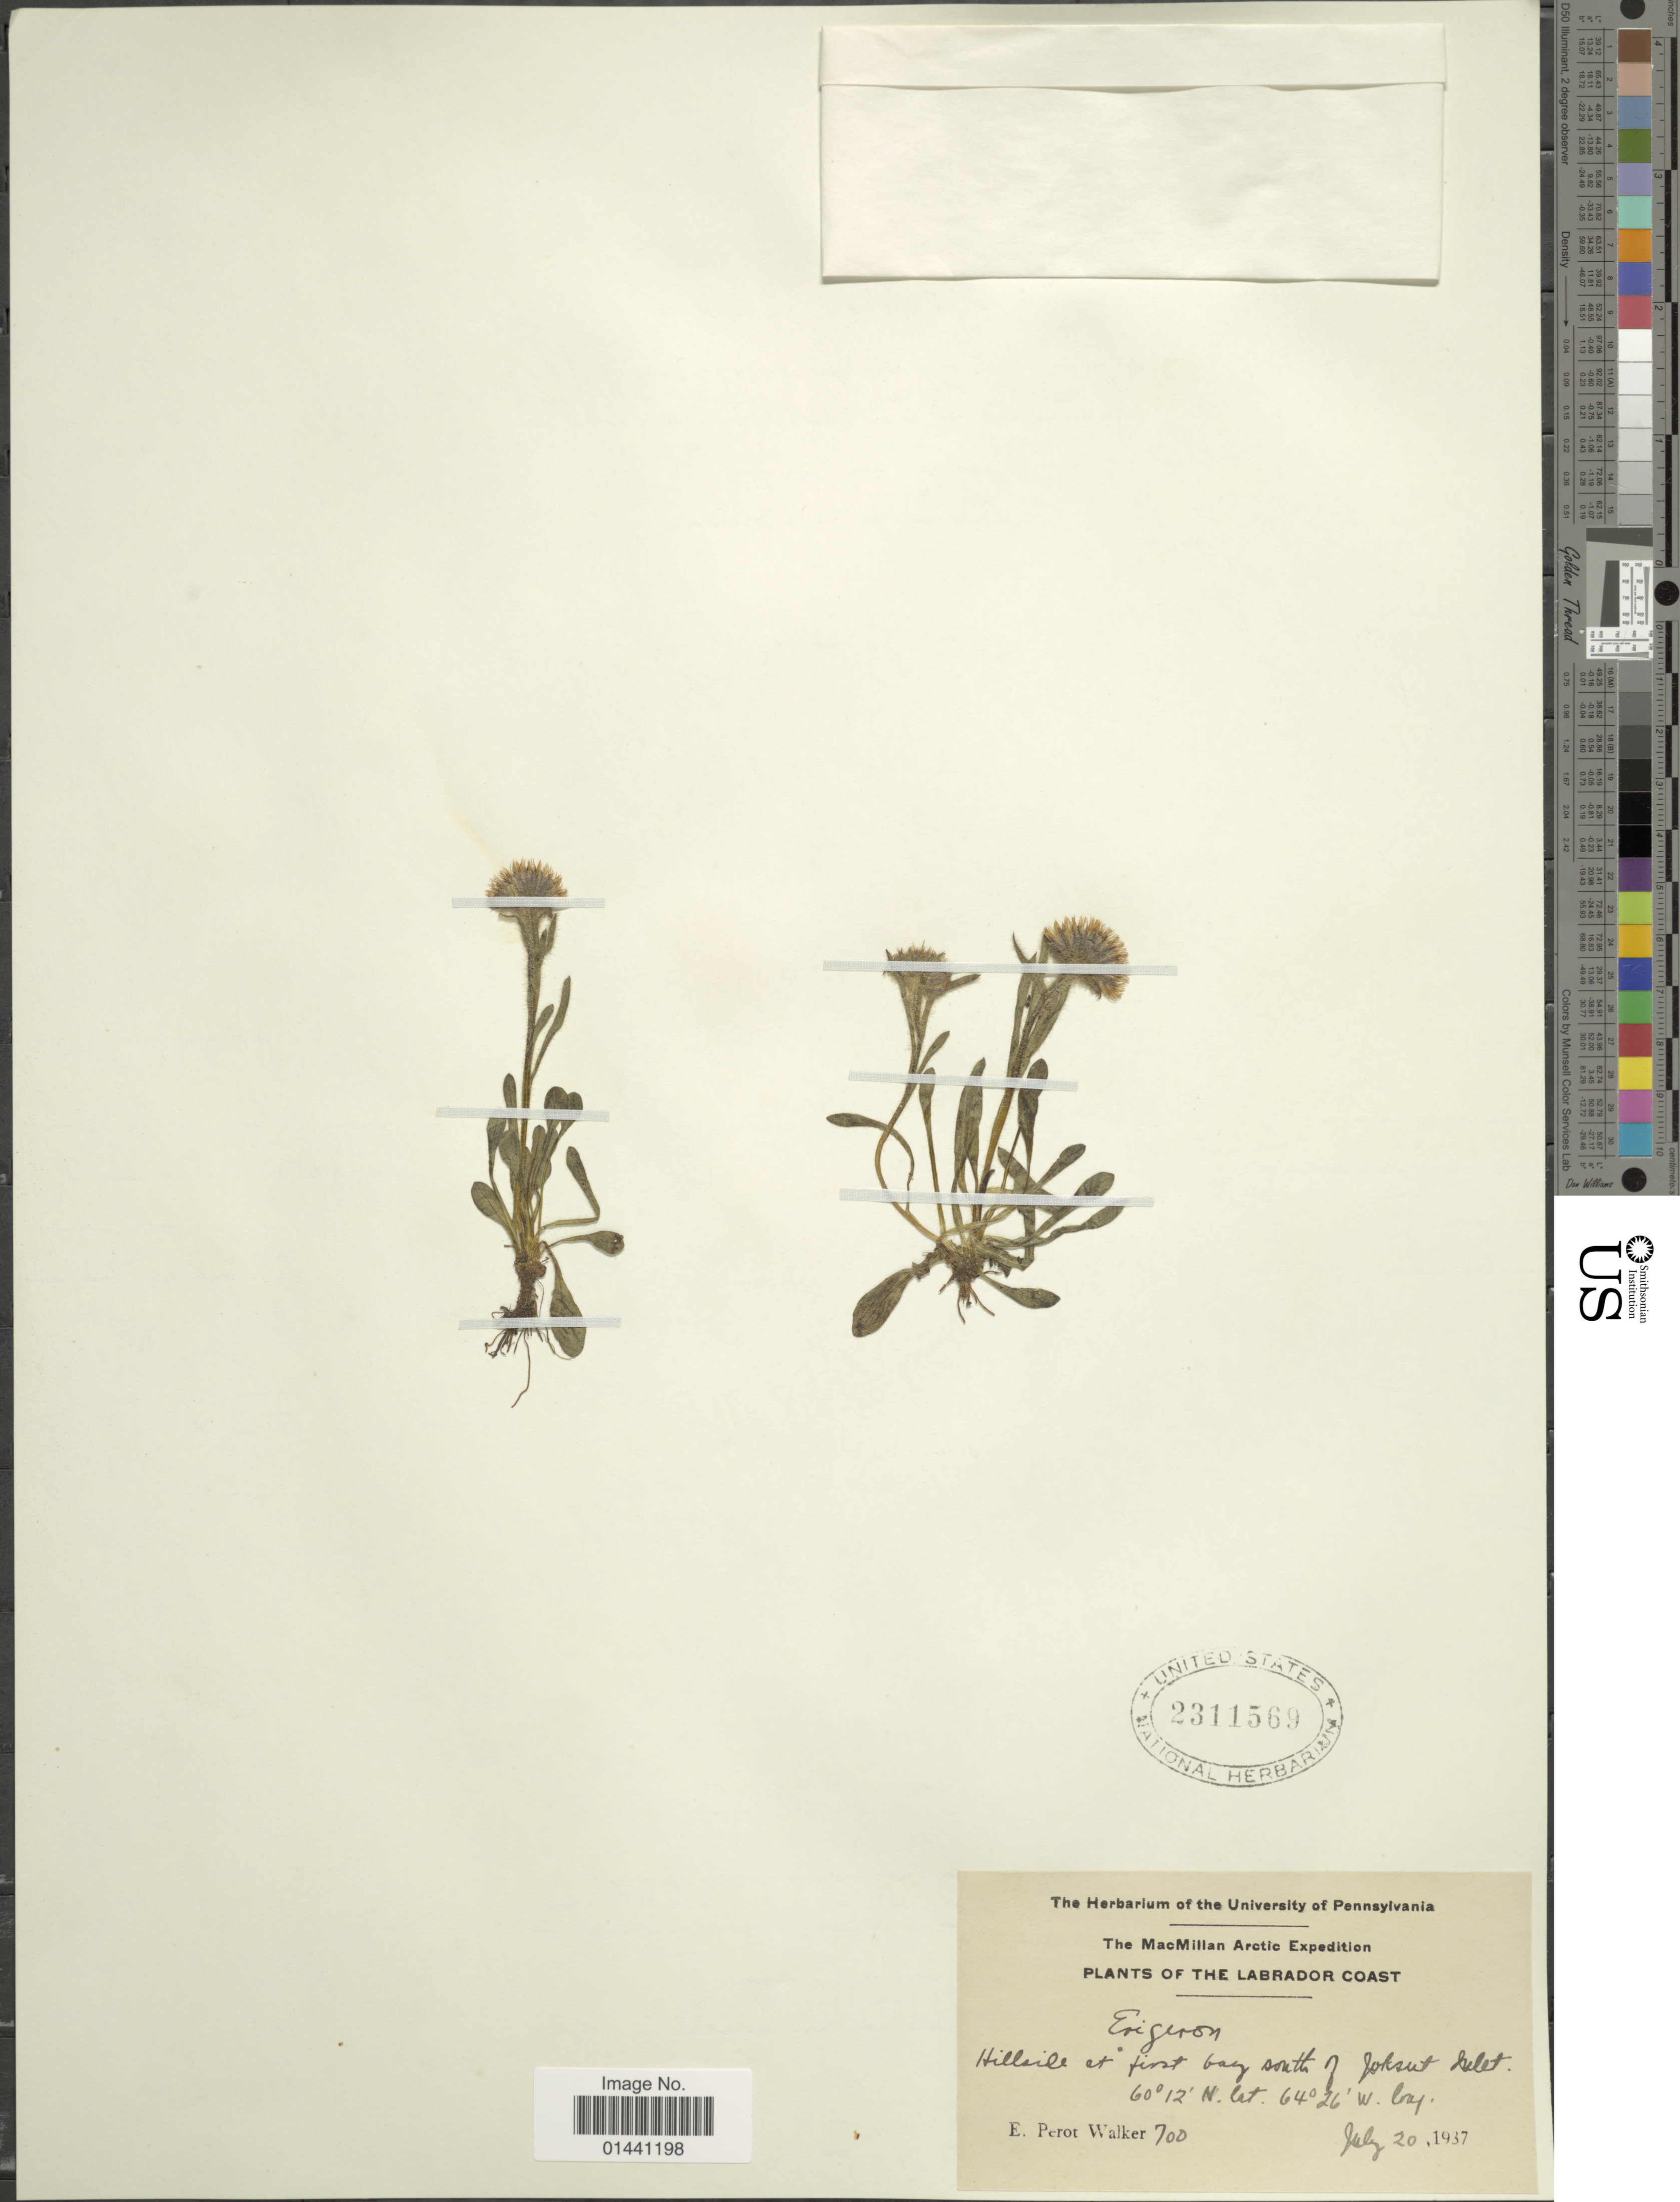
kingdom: Plantae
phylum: Tracheophyta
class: Magnoliopsida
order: Asterales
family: Asteraceae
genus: Erigeron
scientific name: Erigeron sp.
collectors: E. P. Walker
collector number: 70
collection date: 1937-07-20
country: Canada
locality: MacMillan Arctic, Labrador Coast, Hillside at first bay south of Joksut Inlet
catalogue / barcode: US 2311569